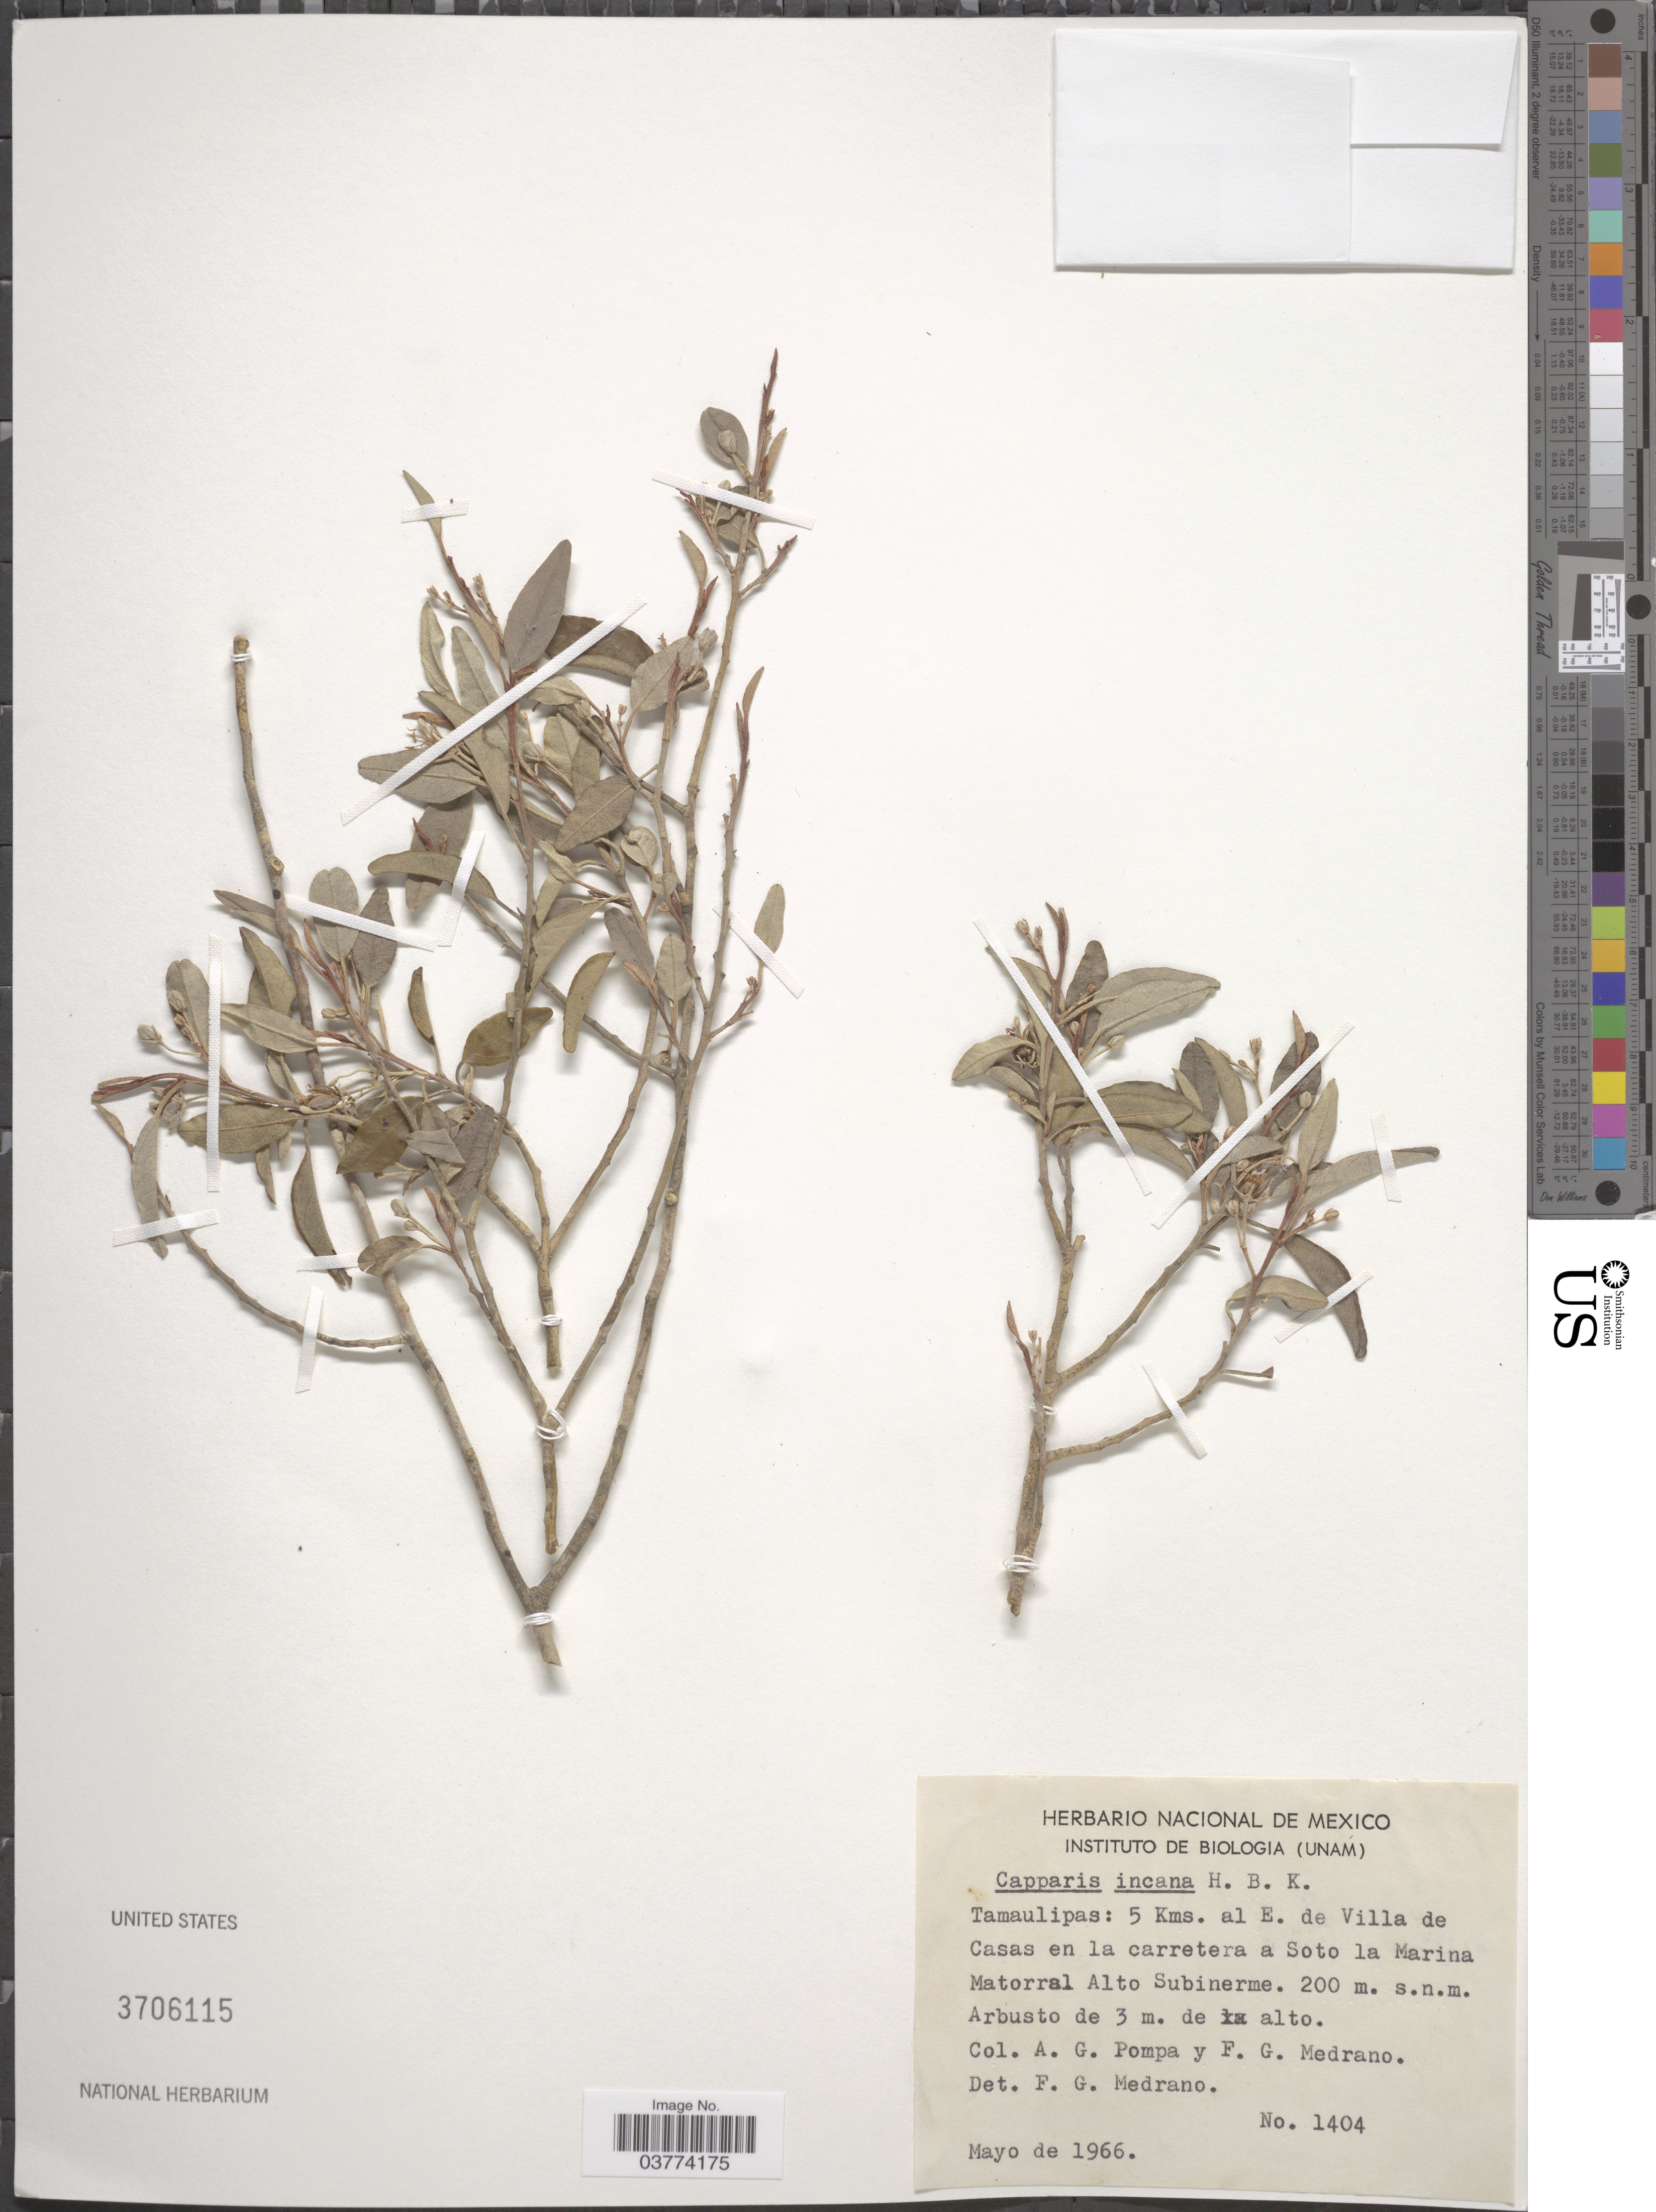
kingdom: Plantae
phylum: Tracheophyta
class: Magnoliopsida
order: Brassicales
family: Capparaceae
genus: Quadrella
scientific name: Quadrella incana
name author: (Kunth) Iltis & Cornejo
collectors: A. Pompa & F. Medrano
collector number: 1404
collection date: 1966-05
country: Mexico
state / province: Tamaulipas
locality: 5 Kms. al E. de Villa de Casas en la carretera a Soto la Marina Matorral Alto Subinerme.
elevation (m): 200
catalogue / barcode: US 3706115